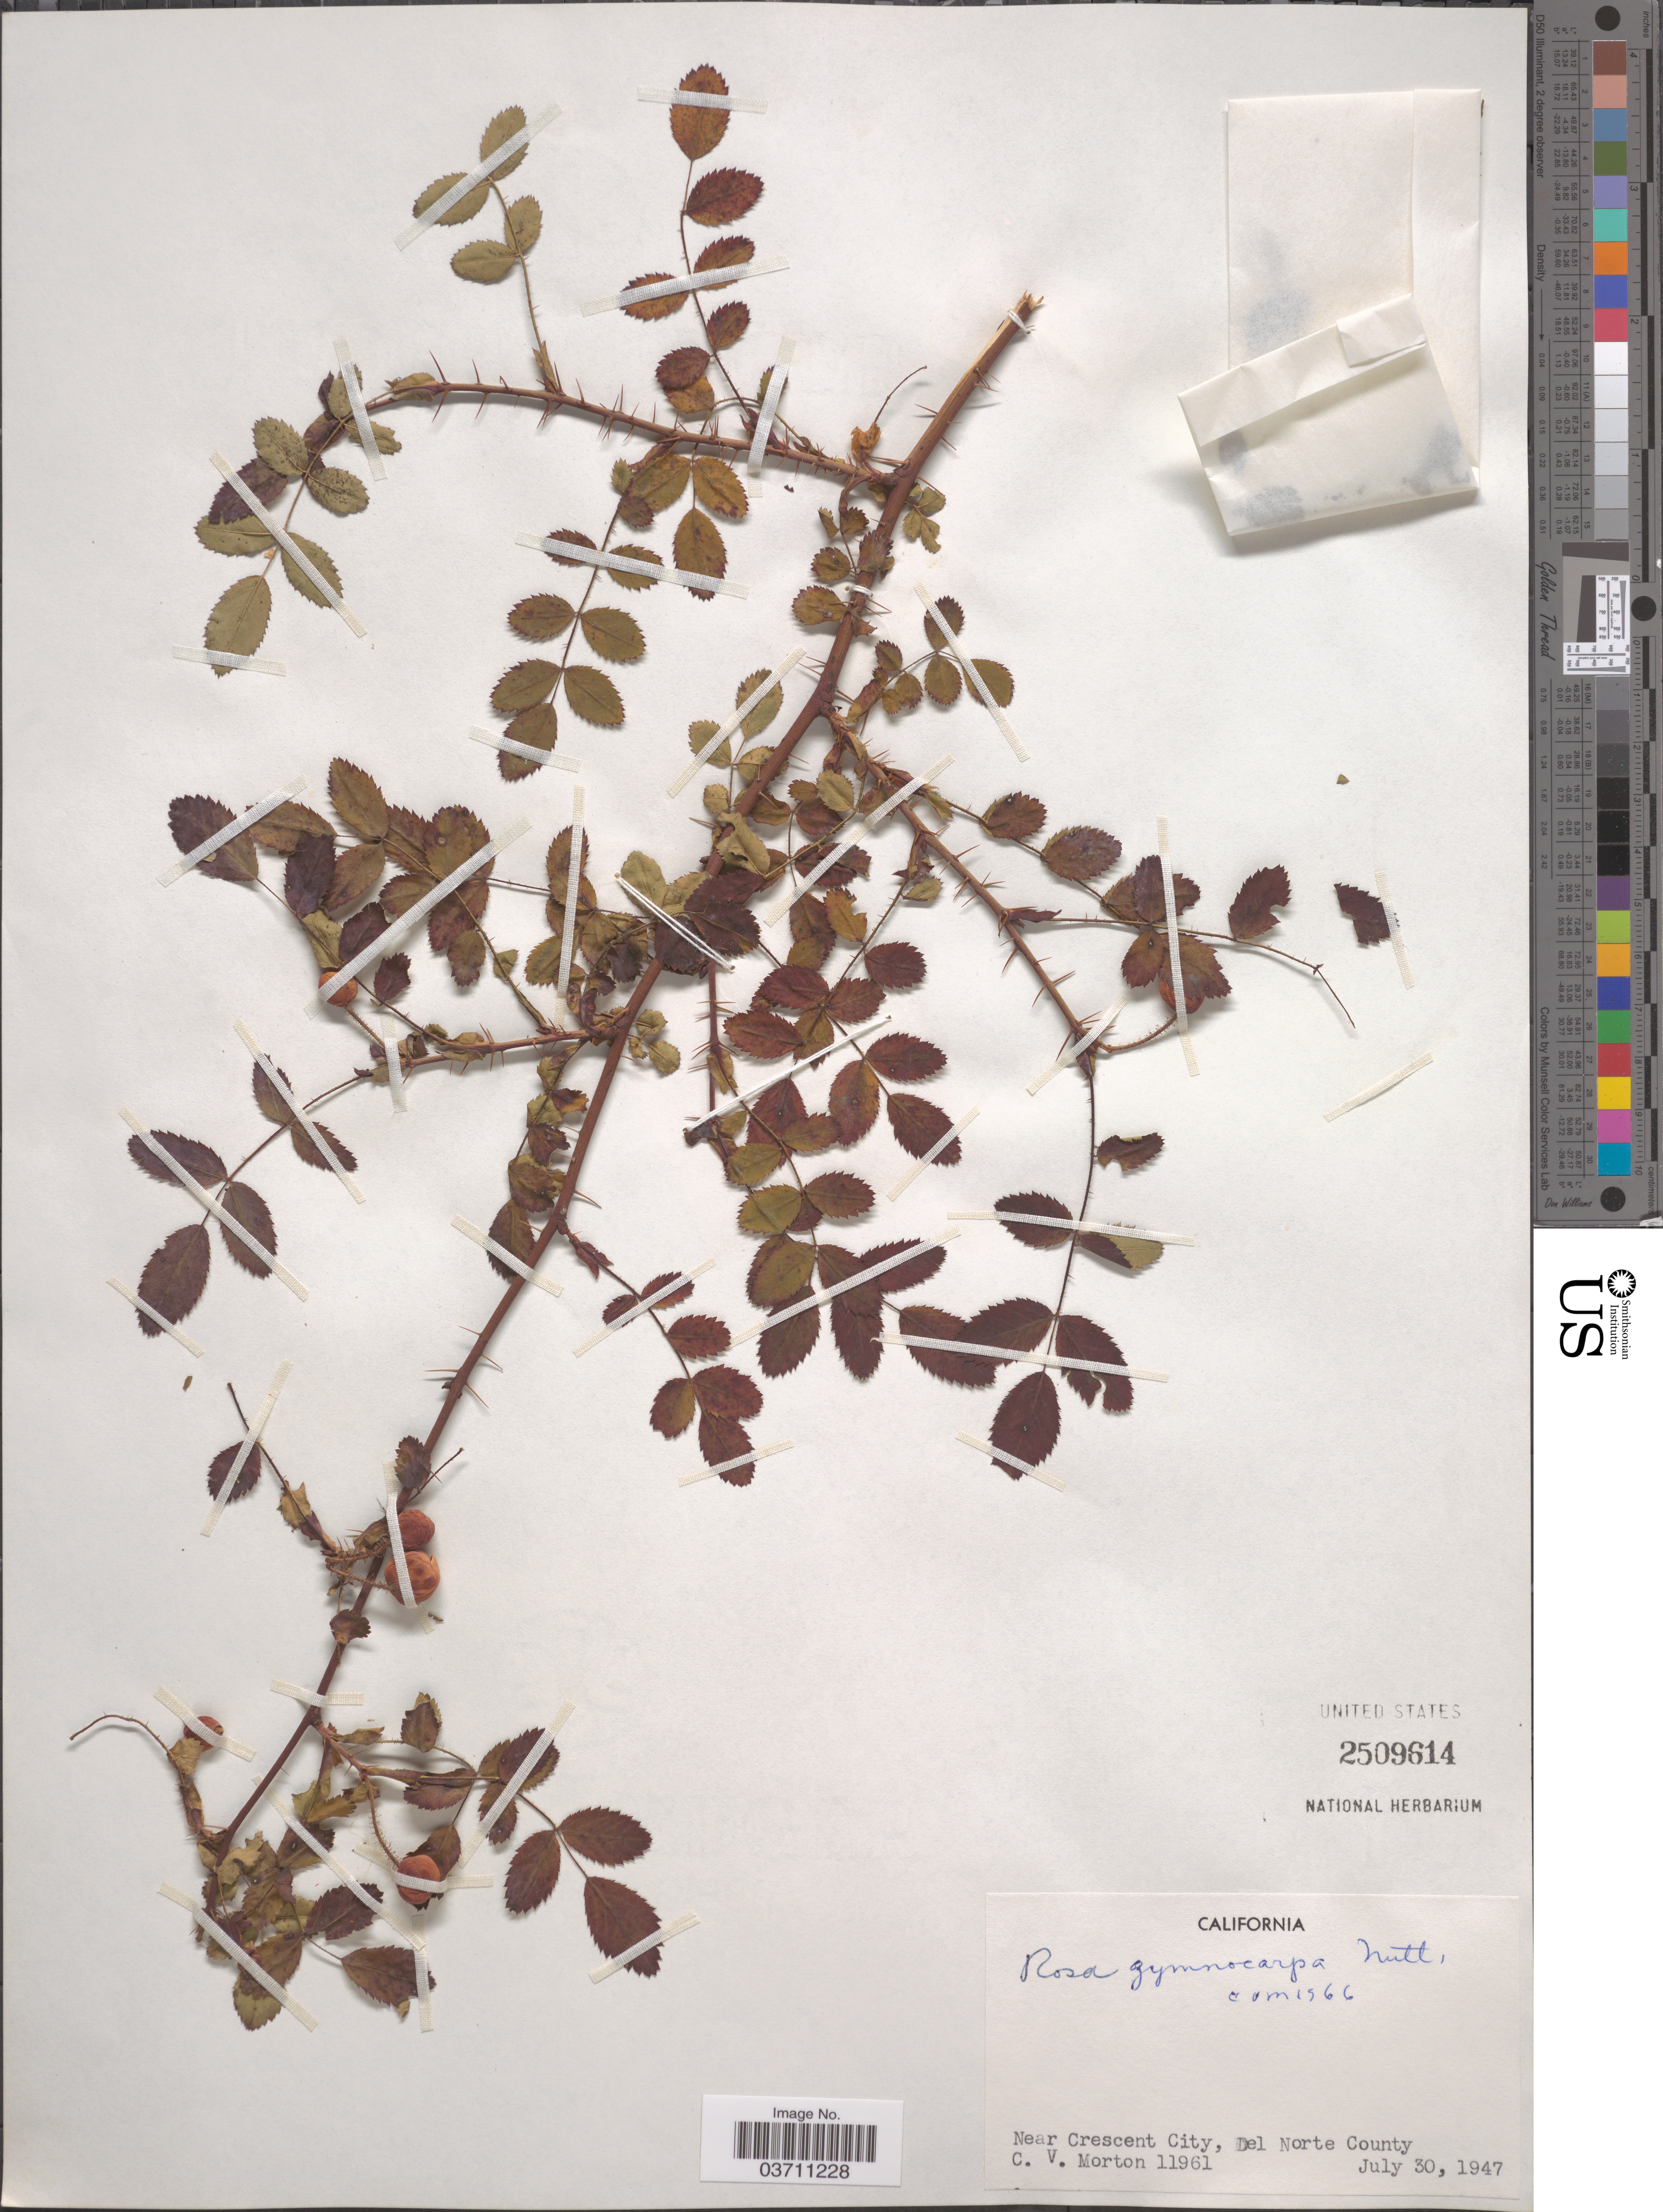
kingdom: Plantae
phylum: Tracheophyta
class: Magnoliopsida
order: Rosales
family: Rosaceae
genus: Rosa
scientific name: Rosa gymnocarpa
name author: Nutt.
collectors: C. V. Morton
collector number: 11961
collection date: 1947-07-30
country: United States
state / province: California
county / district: Del Norte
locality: Near Crescent City, Del Norte County.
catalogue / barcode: US 2509614